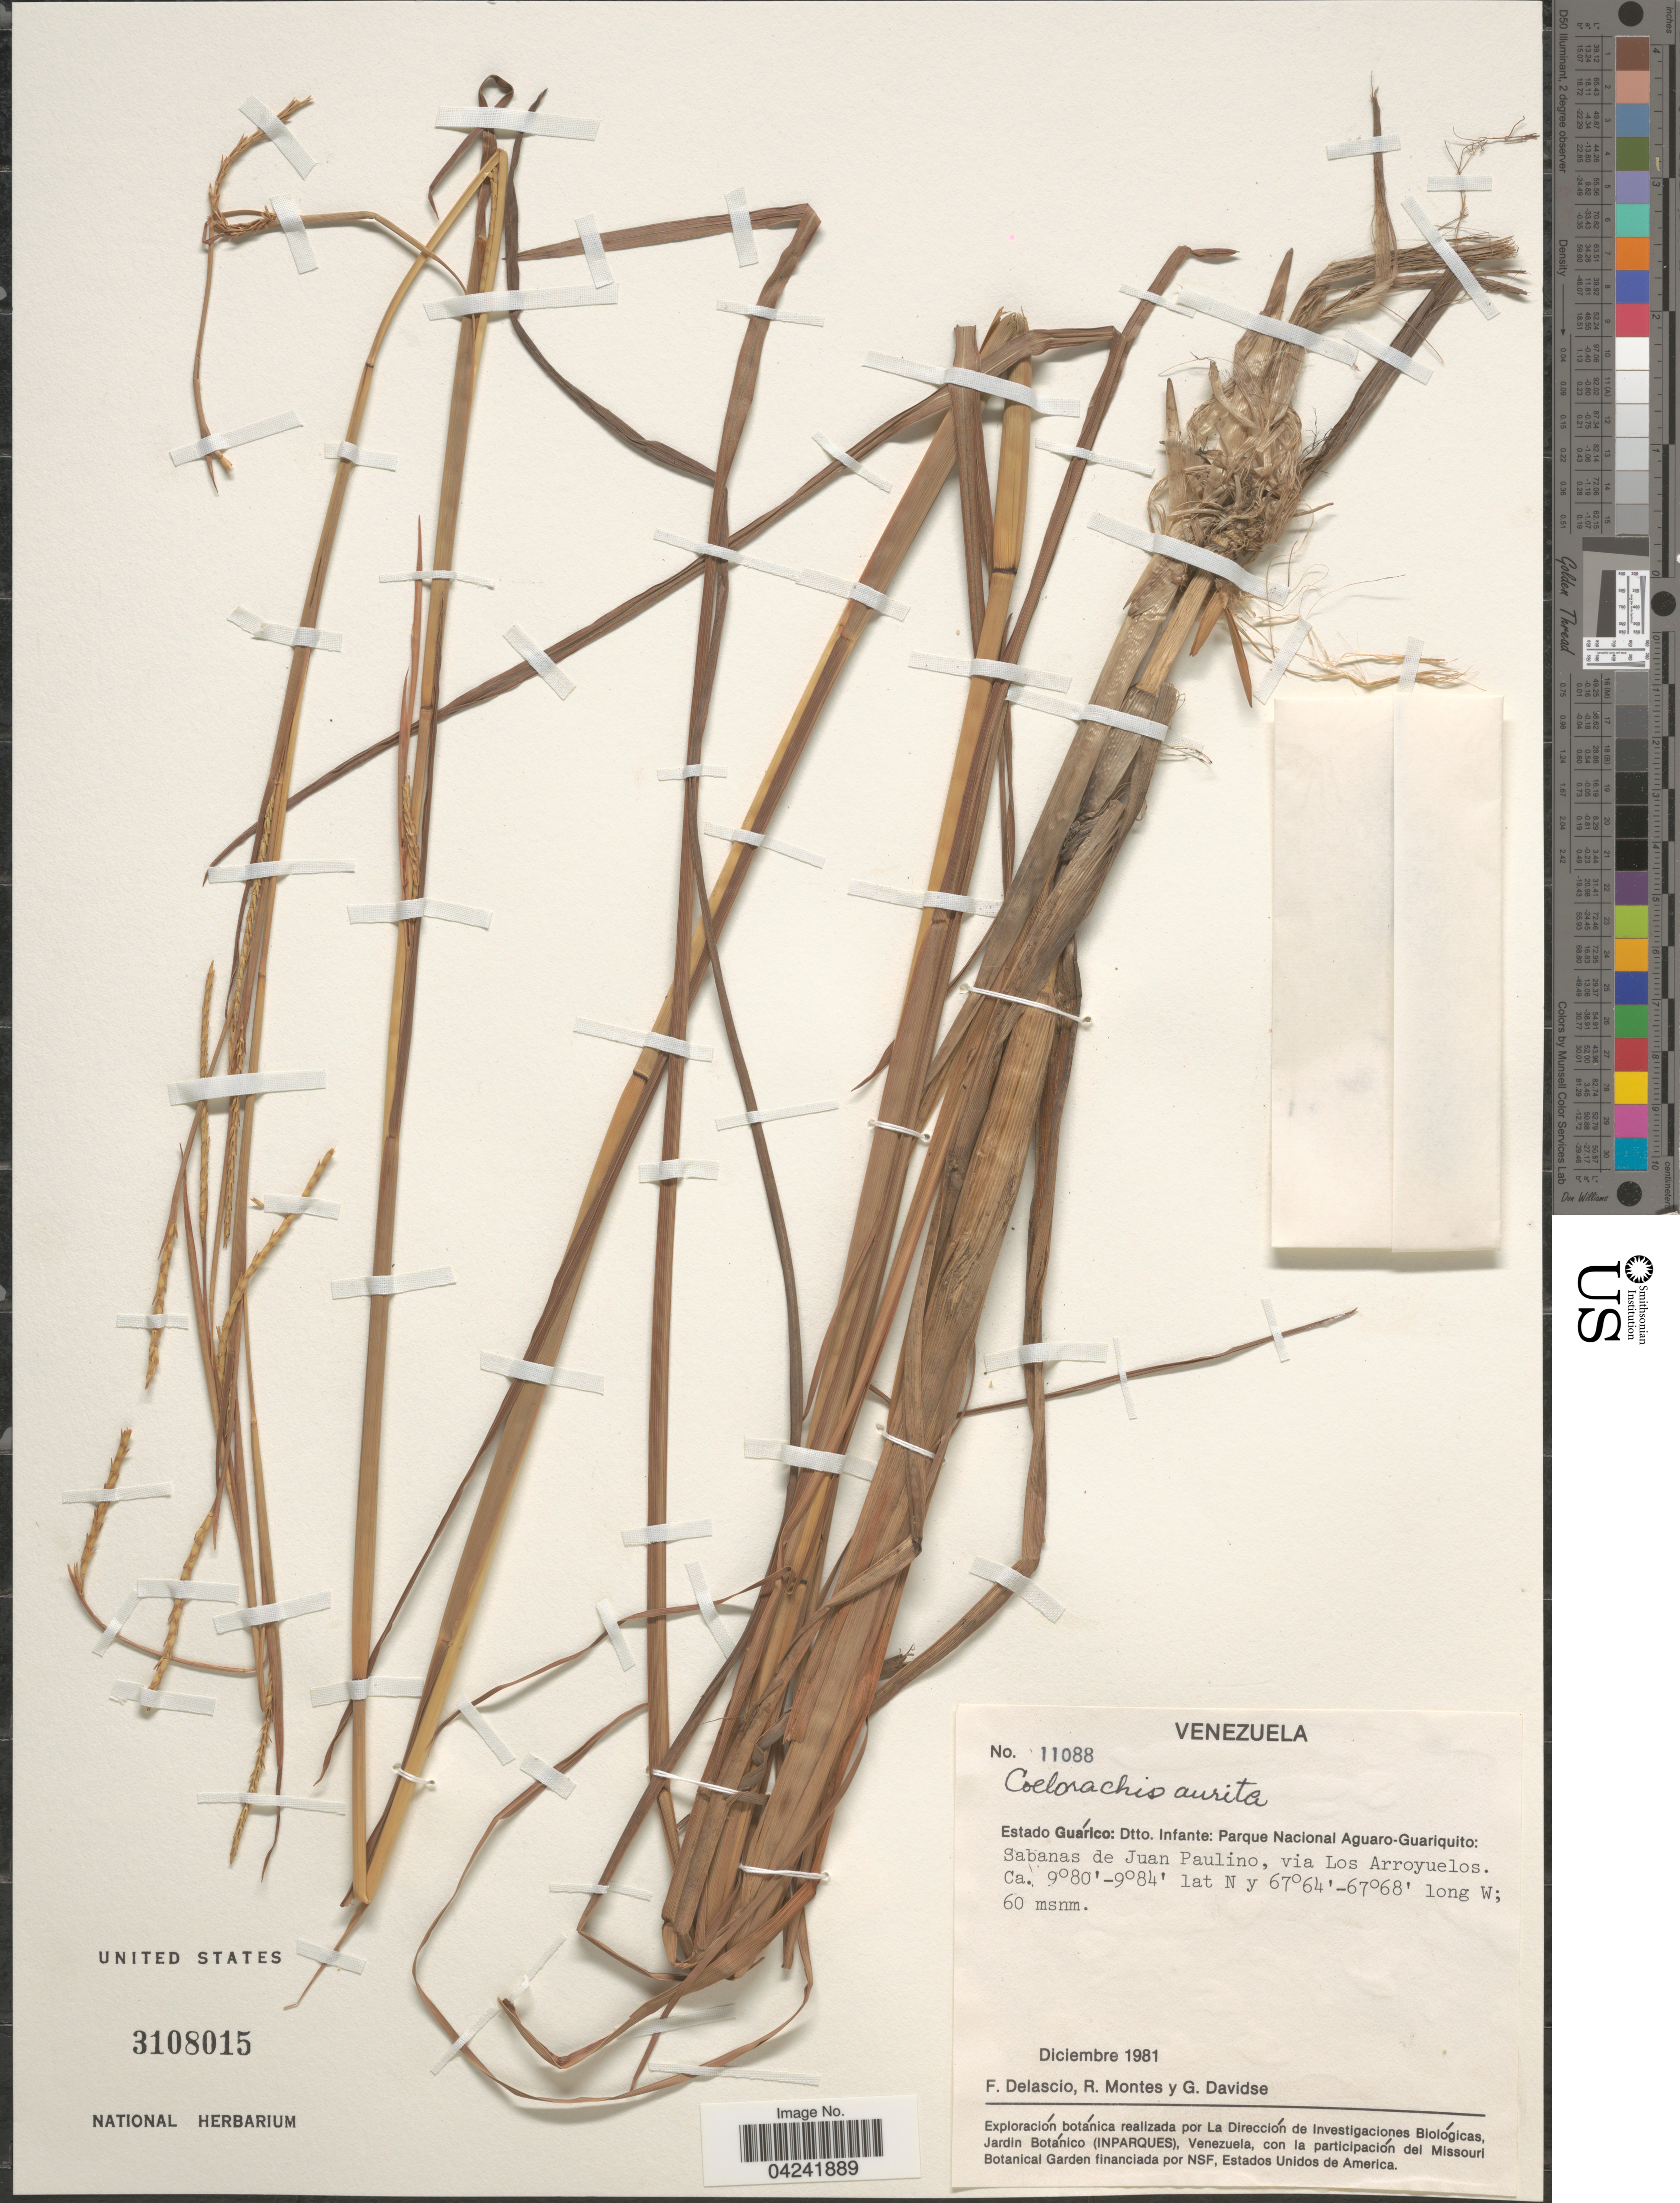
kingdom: Plantae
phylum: Tracheophyta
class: Liliopsida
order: Poales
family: Poaceae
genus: Mnesithea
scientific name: Mnesithea aurita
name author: (Steud.) de Koning & Sosef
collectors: F. Delascio C., R. Montes & G. Davidse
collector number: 11088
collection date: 1981-12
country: Venezuela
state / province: Guarico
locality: Dtto. Infante: Parque Nacional Aguaro-Guariquito: Sabanas de Juan Paulino, via Los Arroyuelos.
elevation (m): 60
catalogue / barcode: US 3108015